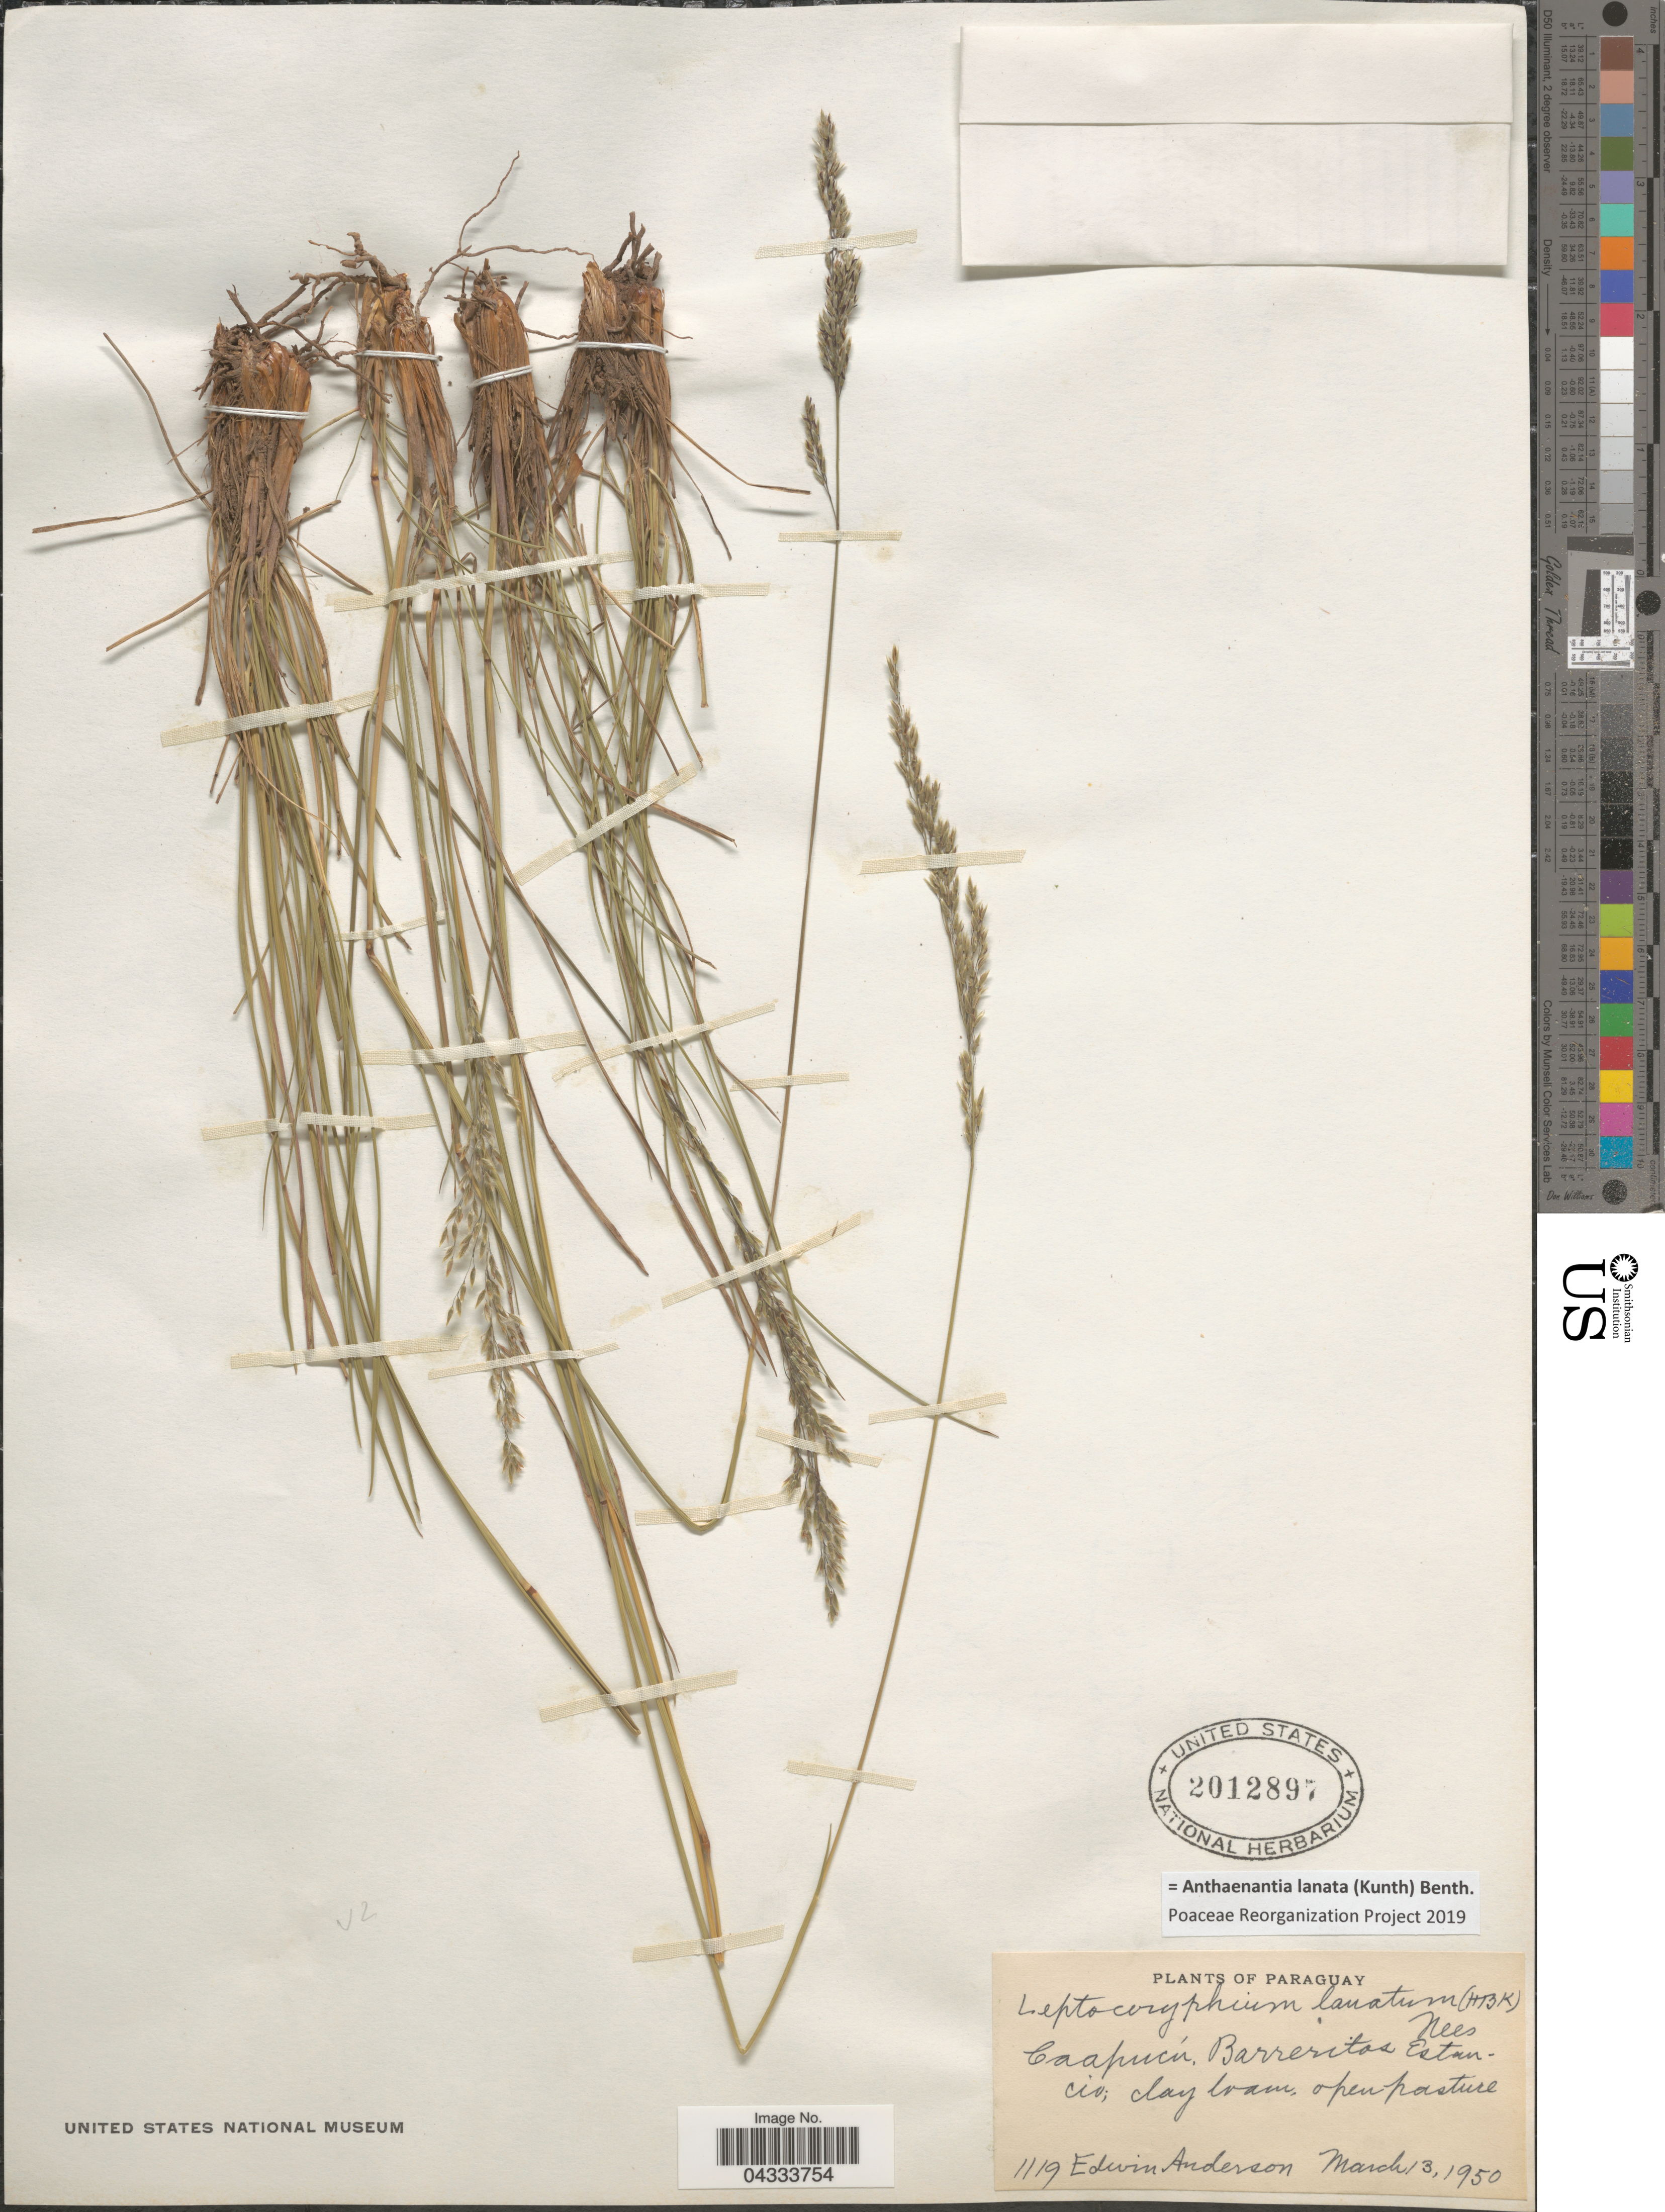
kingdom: Plantae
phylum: Tracheophyta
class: Liliopsida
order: Poales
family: Poaceae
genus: Anthaenantia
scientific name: Anthaenantia lanata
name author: (Kunth) Benth.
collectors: E. Anderson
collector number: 1119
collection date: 1950-03-13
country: Paraguay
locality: Caapucú, Barreritos Estancio.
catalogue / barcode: US 2012897